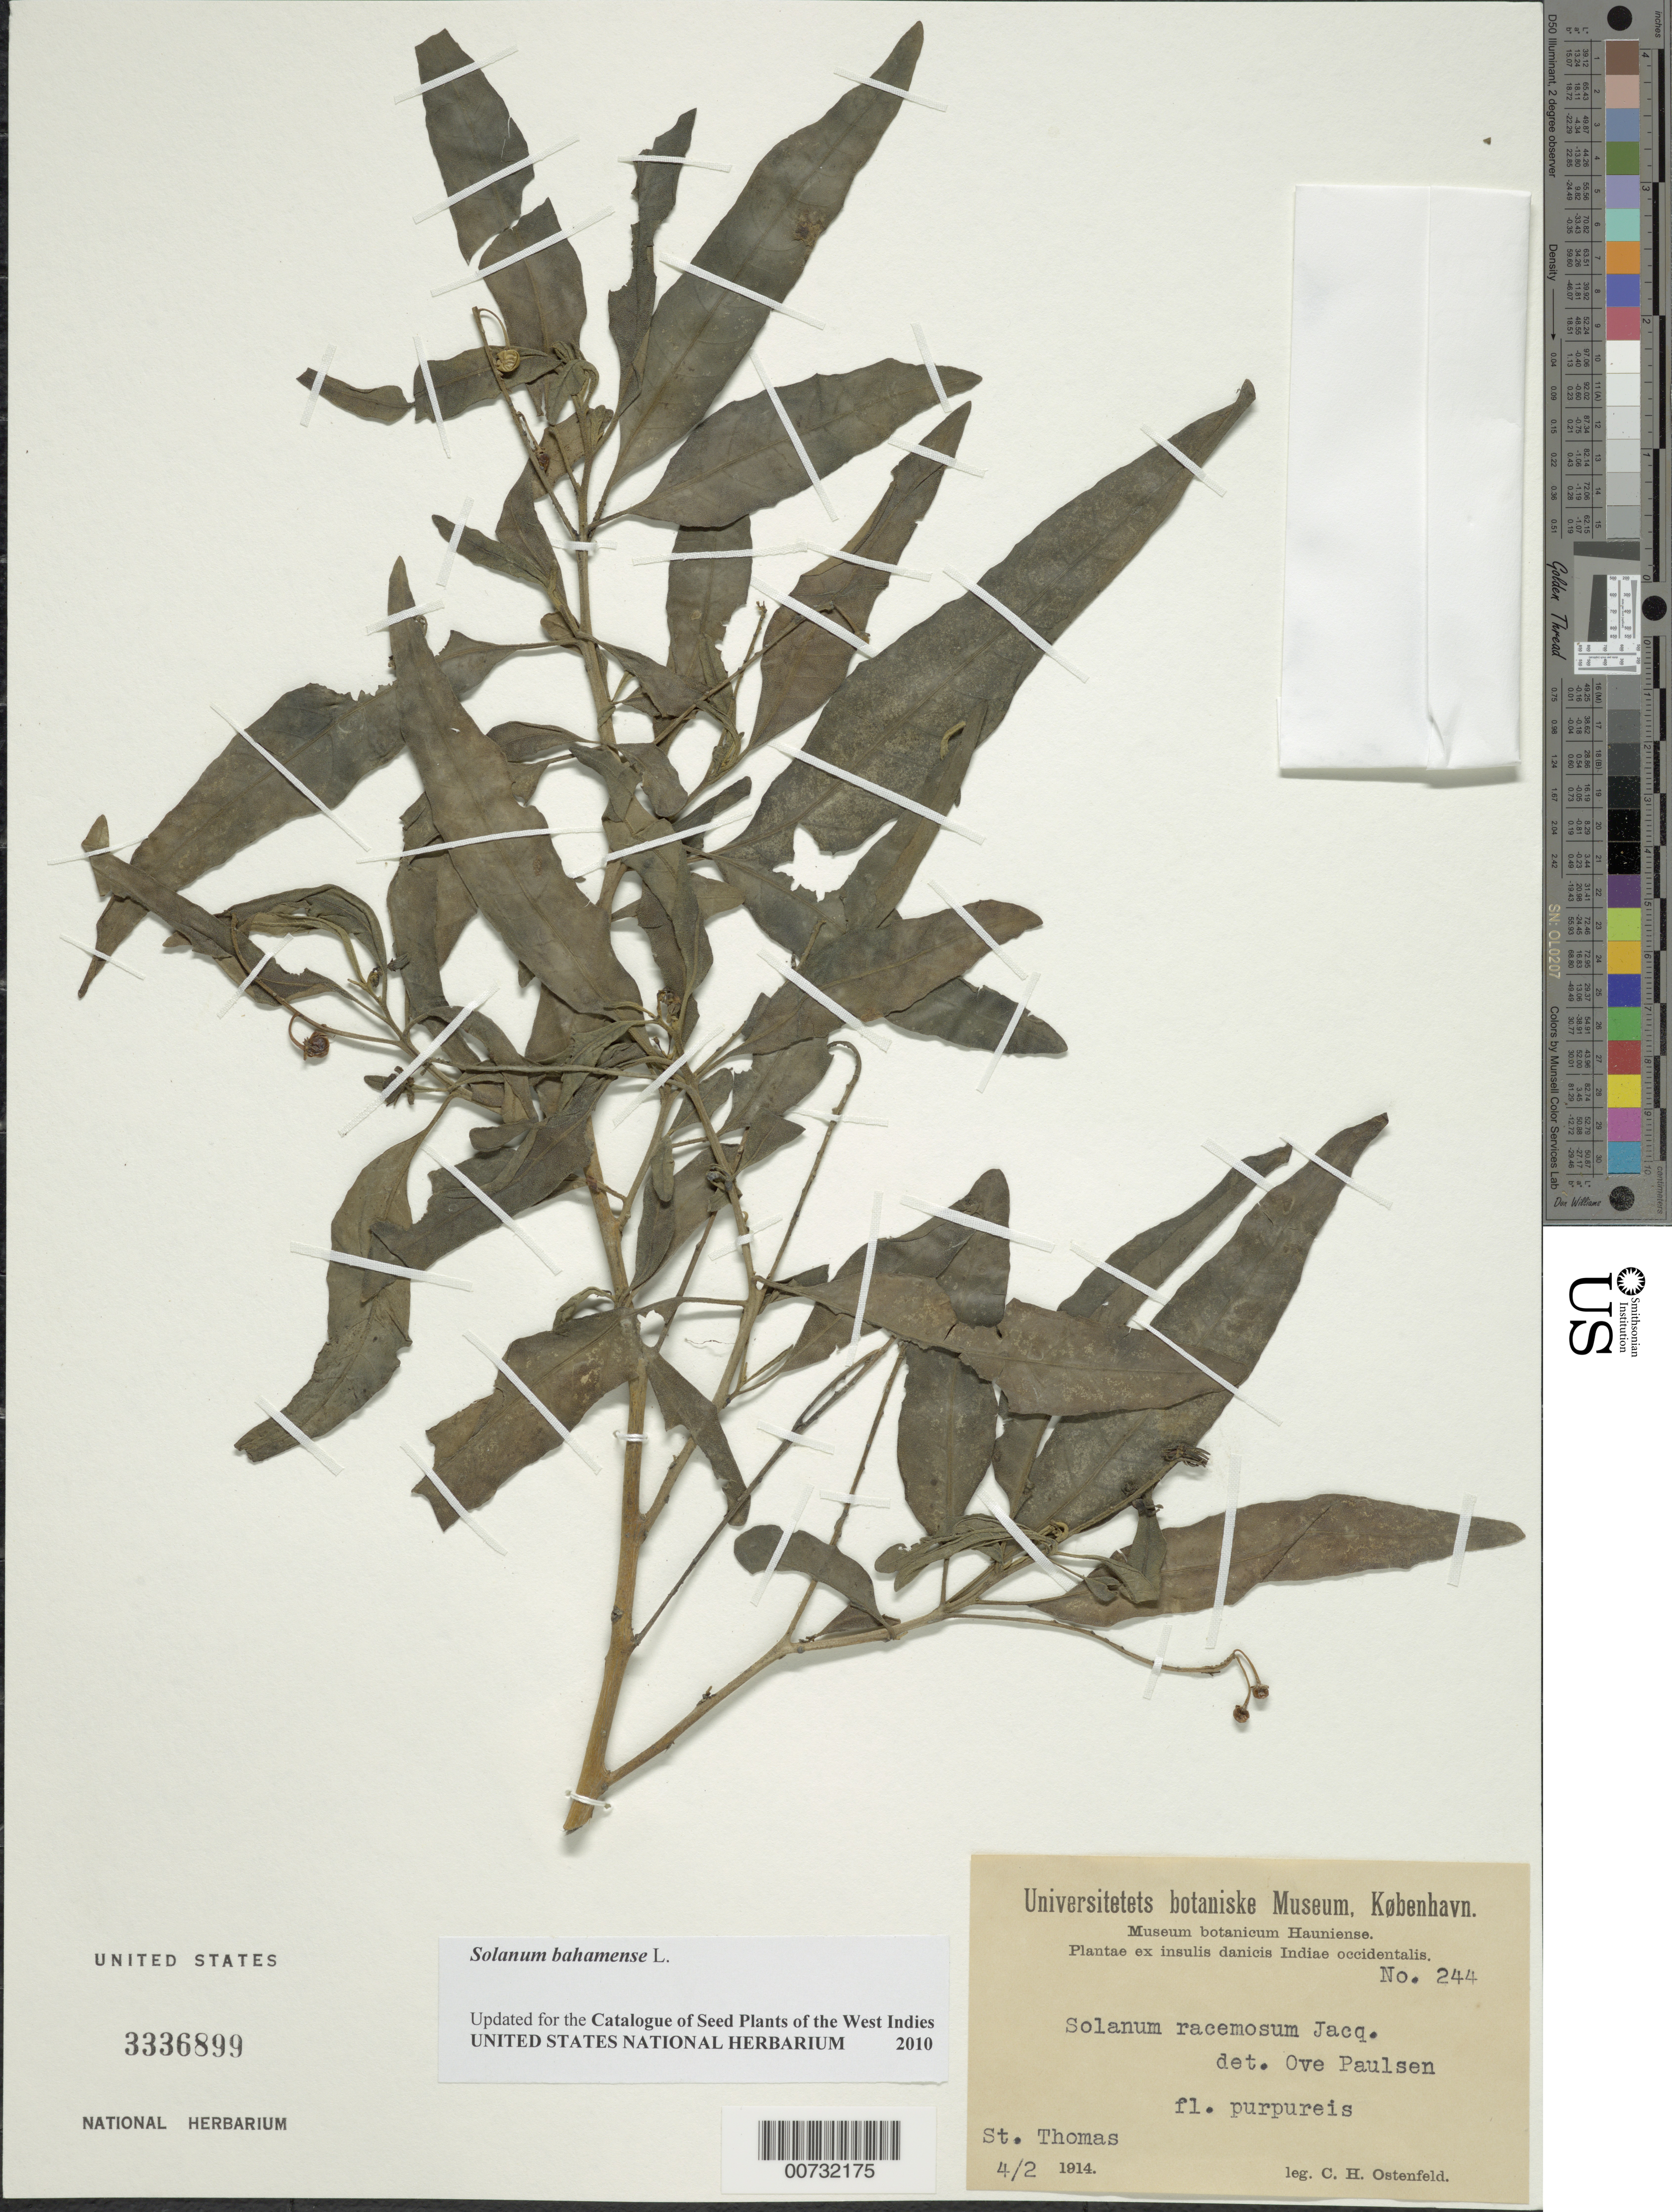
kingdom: Plantae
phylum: Tracheophyta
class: Magnoliopsida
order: Solanales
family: Solanaceae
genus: Solanum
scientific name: Solanum bahamense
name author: L.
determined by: Paulsen, O.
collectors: C. Ostenfeld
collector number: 244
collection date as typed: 04 Feb 1914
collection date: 1914-02-04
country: U.S. Virgin Islands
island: St. Thomas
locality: St. Thomas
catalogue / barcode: US 3336899